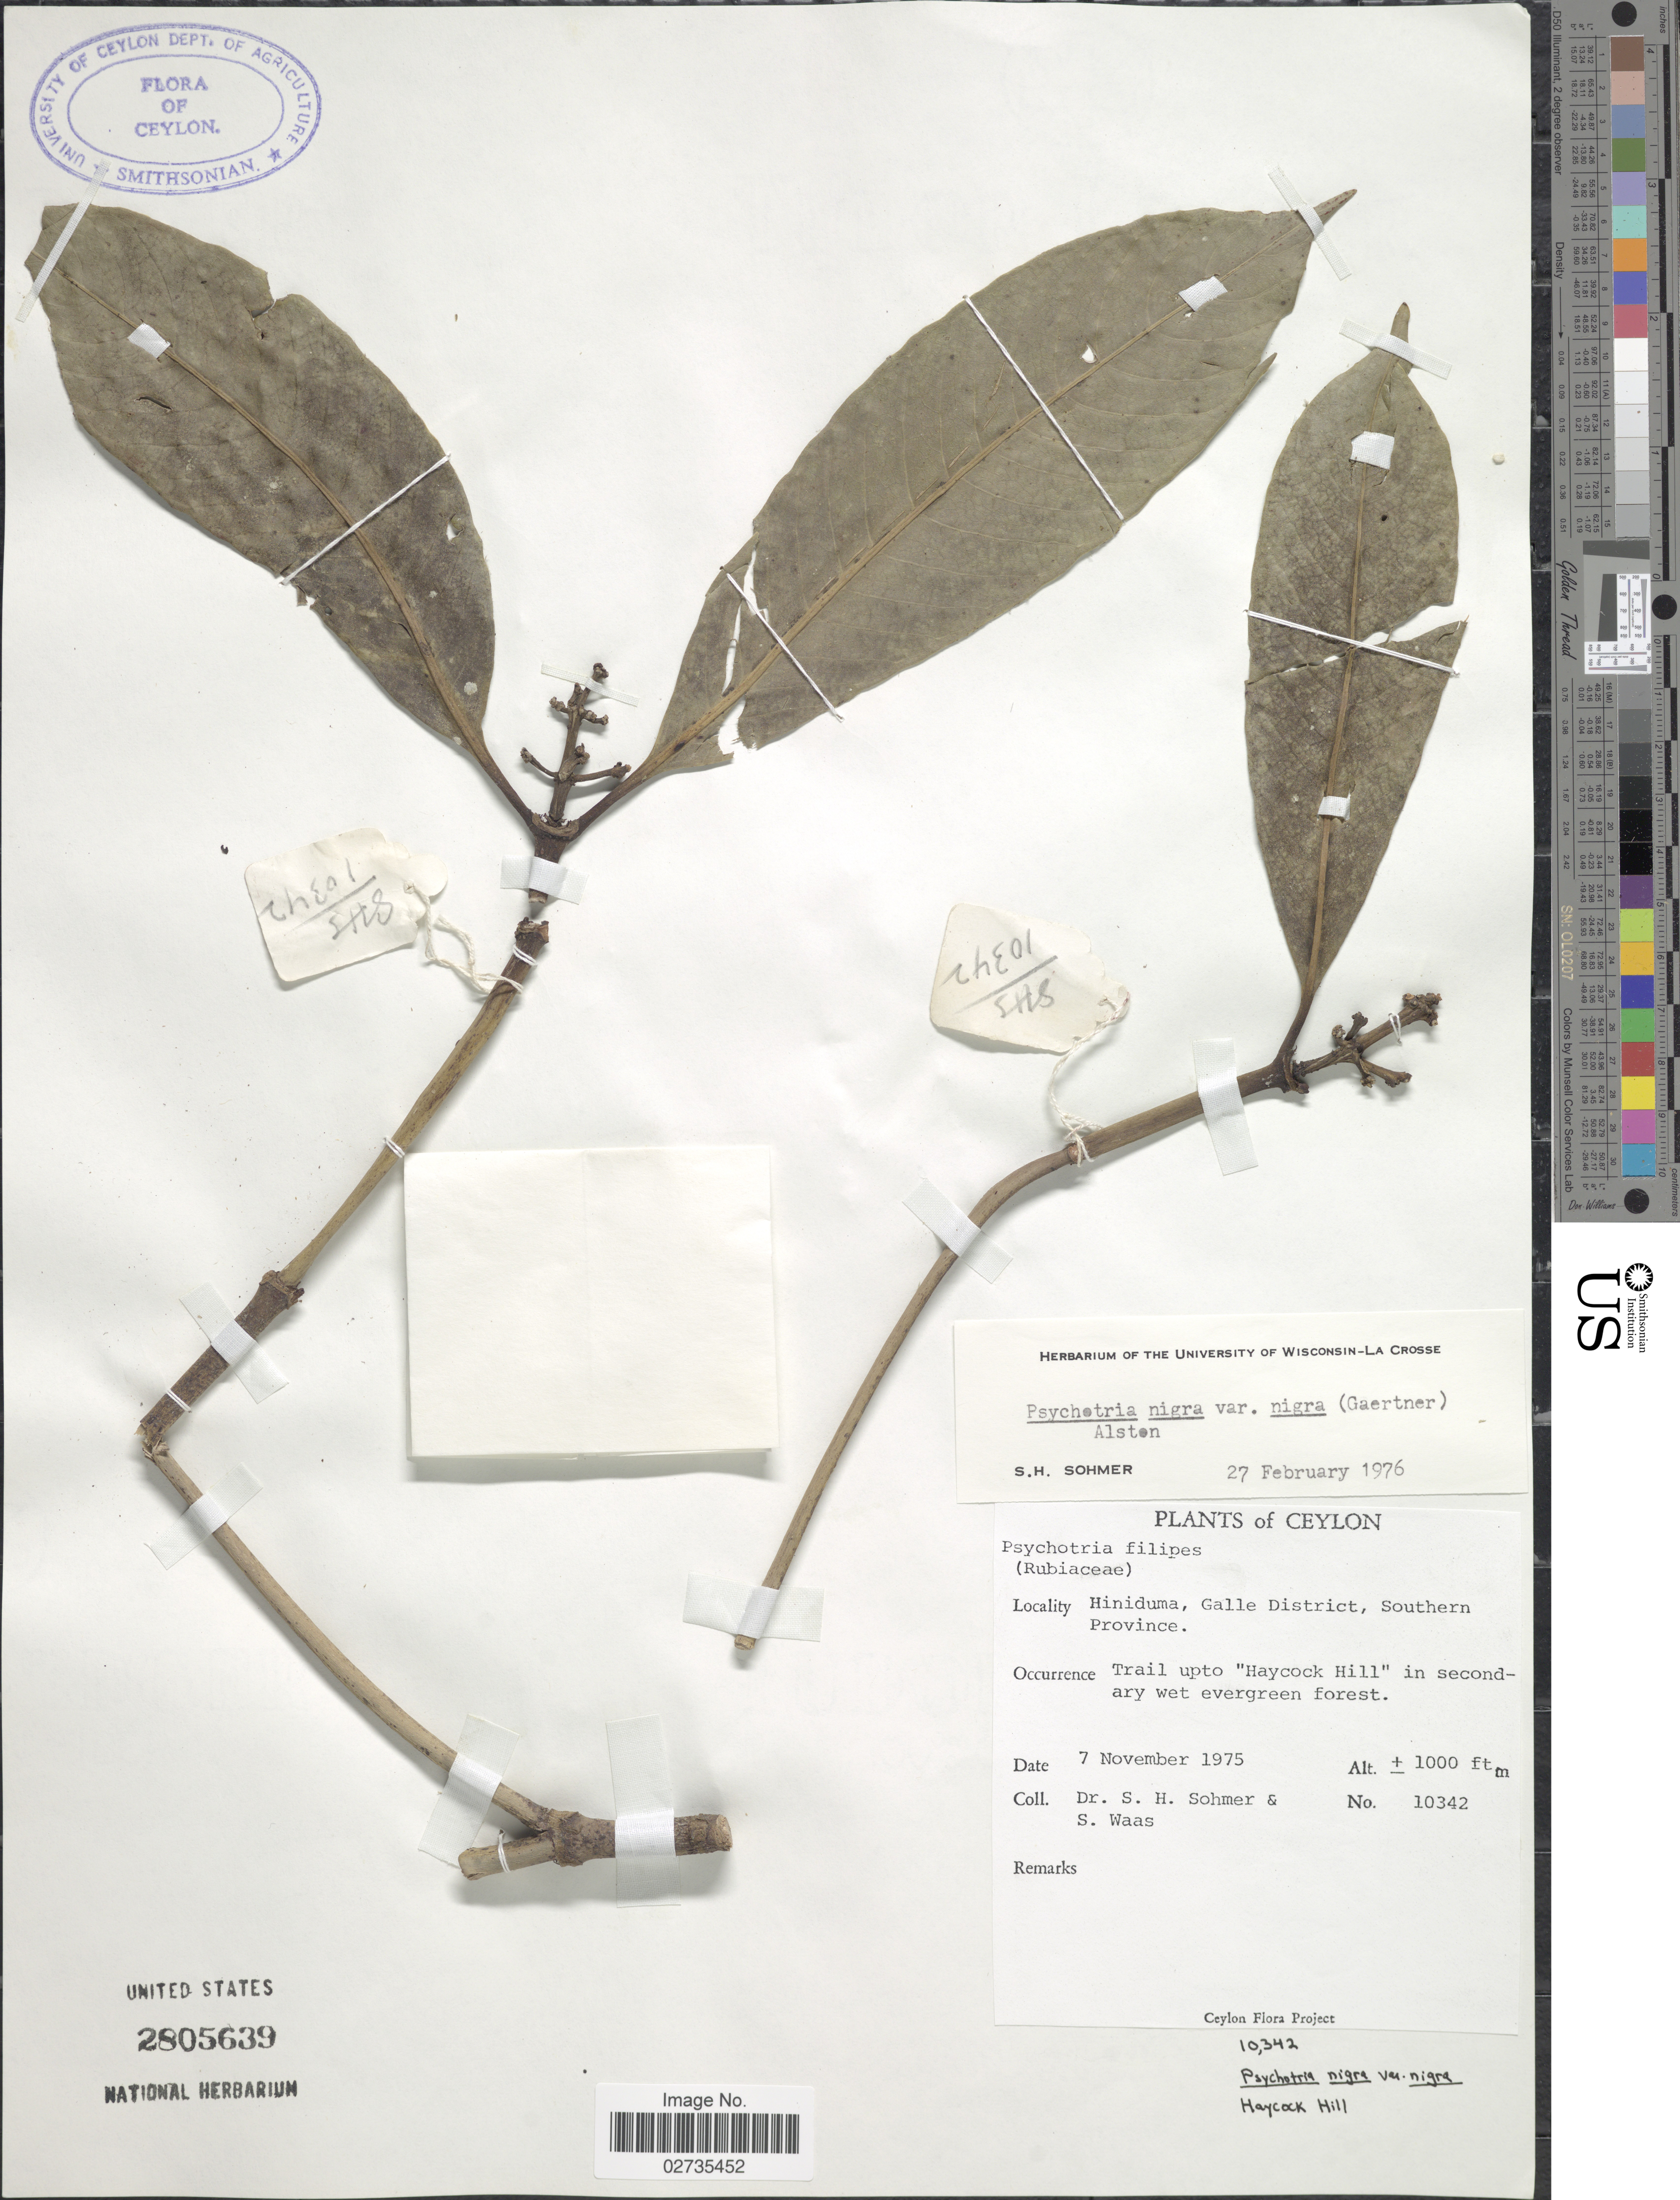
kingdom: Plantae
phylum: Tracheophyta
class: Magnoliopsida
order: Gentianales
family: Rubiaceae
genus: Psychotria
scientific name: Psychotria nigra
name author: (Gaertn.) Alston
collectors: S. H. Sohmer & S. Waas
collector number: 10342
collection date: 1975-11-07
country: Sri Lanka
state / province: Southern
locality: Ceylon. Hiniduma, Galle District. Trail upto "Haycock Hill"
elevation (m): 305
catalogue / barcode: US 2805639